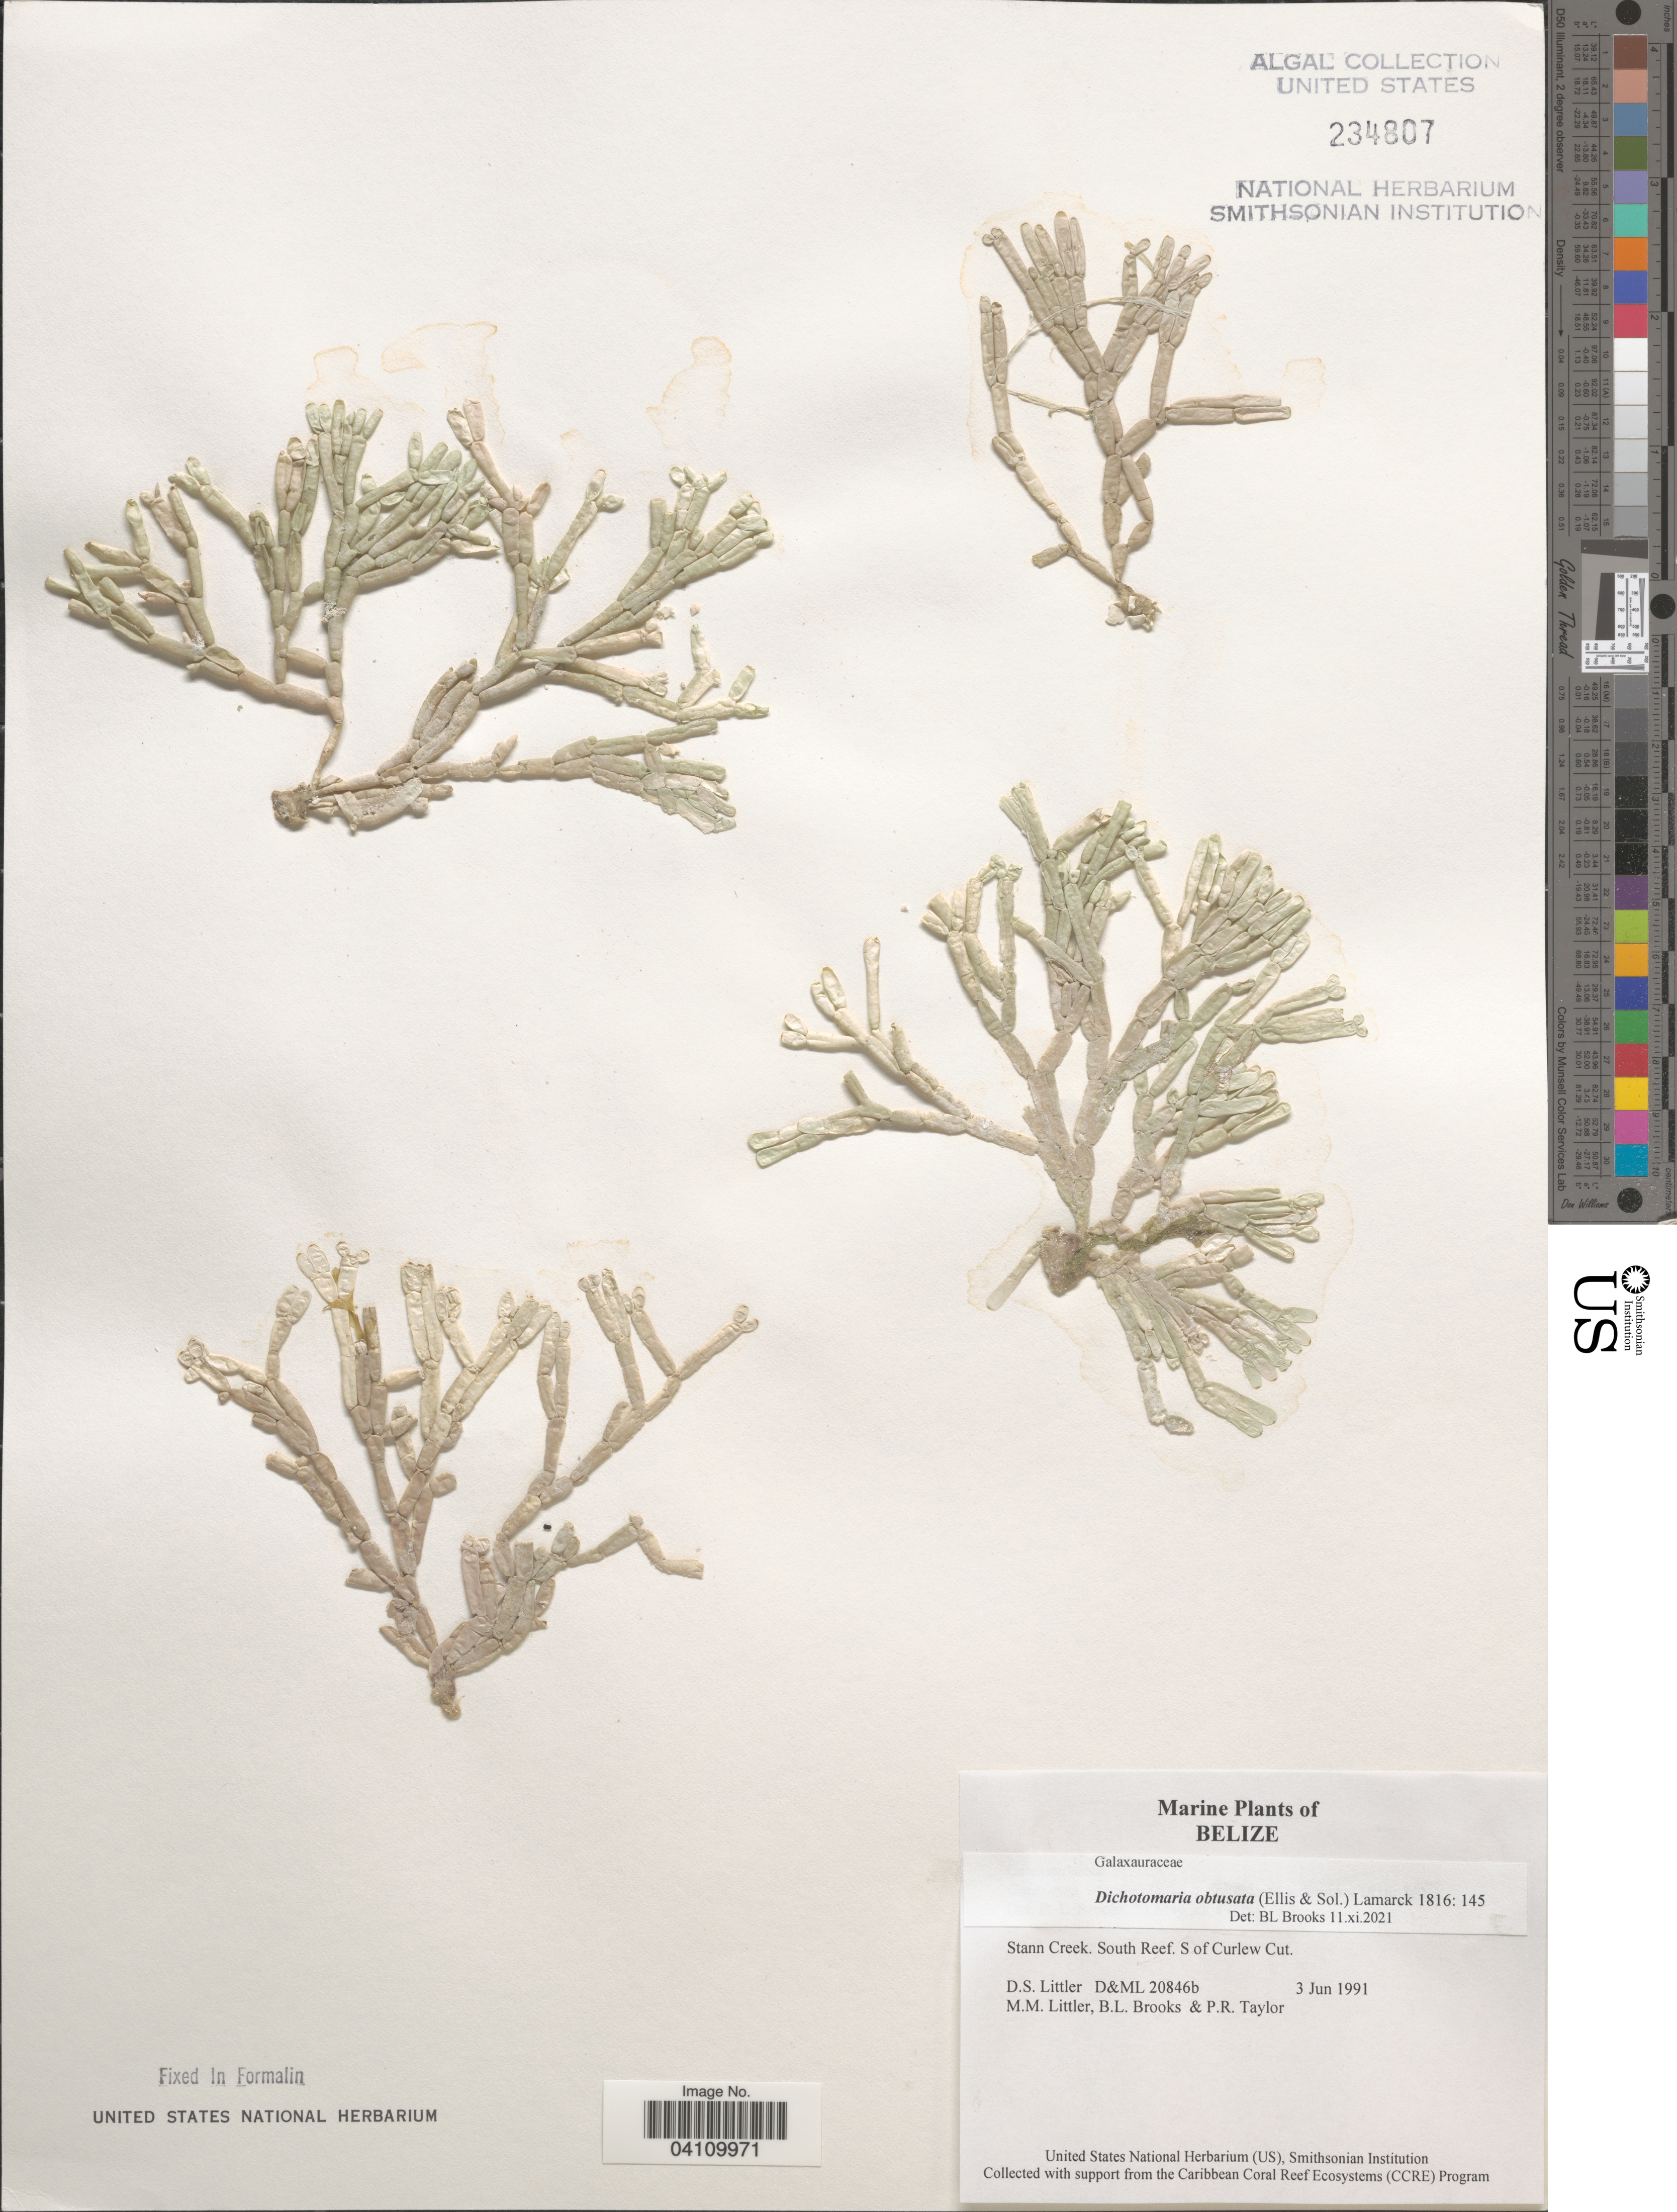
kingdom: Plantae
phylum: Rhodophyta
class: Florideophyceae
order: Nemaliales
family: Galaxauraceae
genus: Dichotomaria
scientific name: Dichotomaria obtusata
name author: (Ellis & Sol.) Lam.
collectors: D. S. Littler, B. Brooks & P. R. Taylor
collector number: D&ML 20846b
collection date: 1991-06-03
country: Belize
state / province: Stann Creek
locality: South Reef. S of Curlew Cut.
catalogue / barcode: US 234807